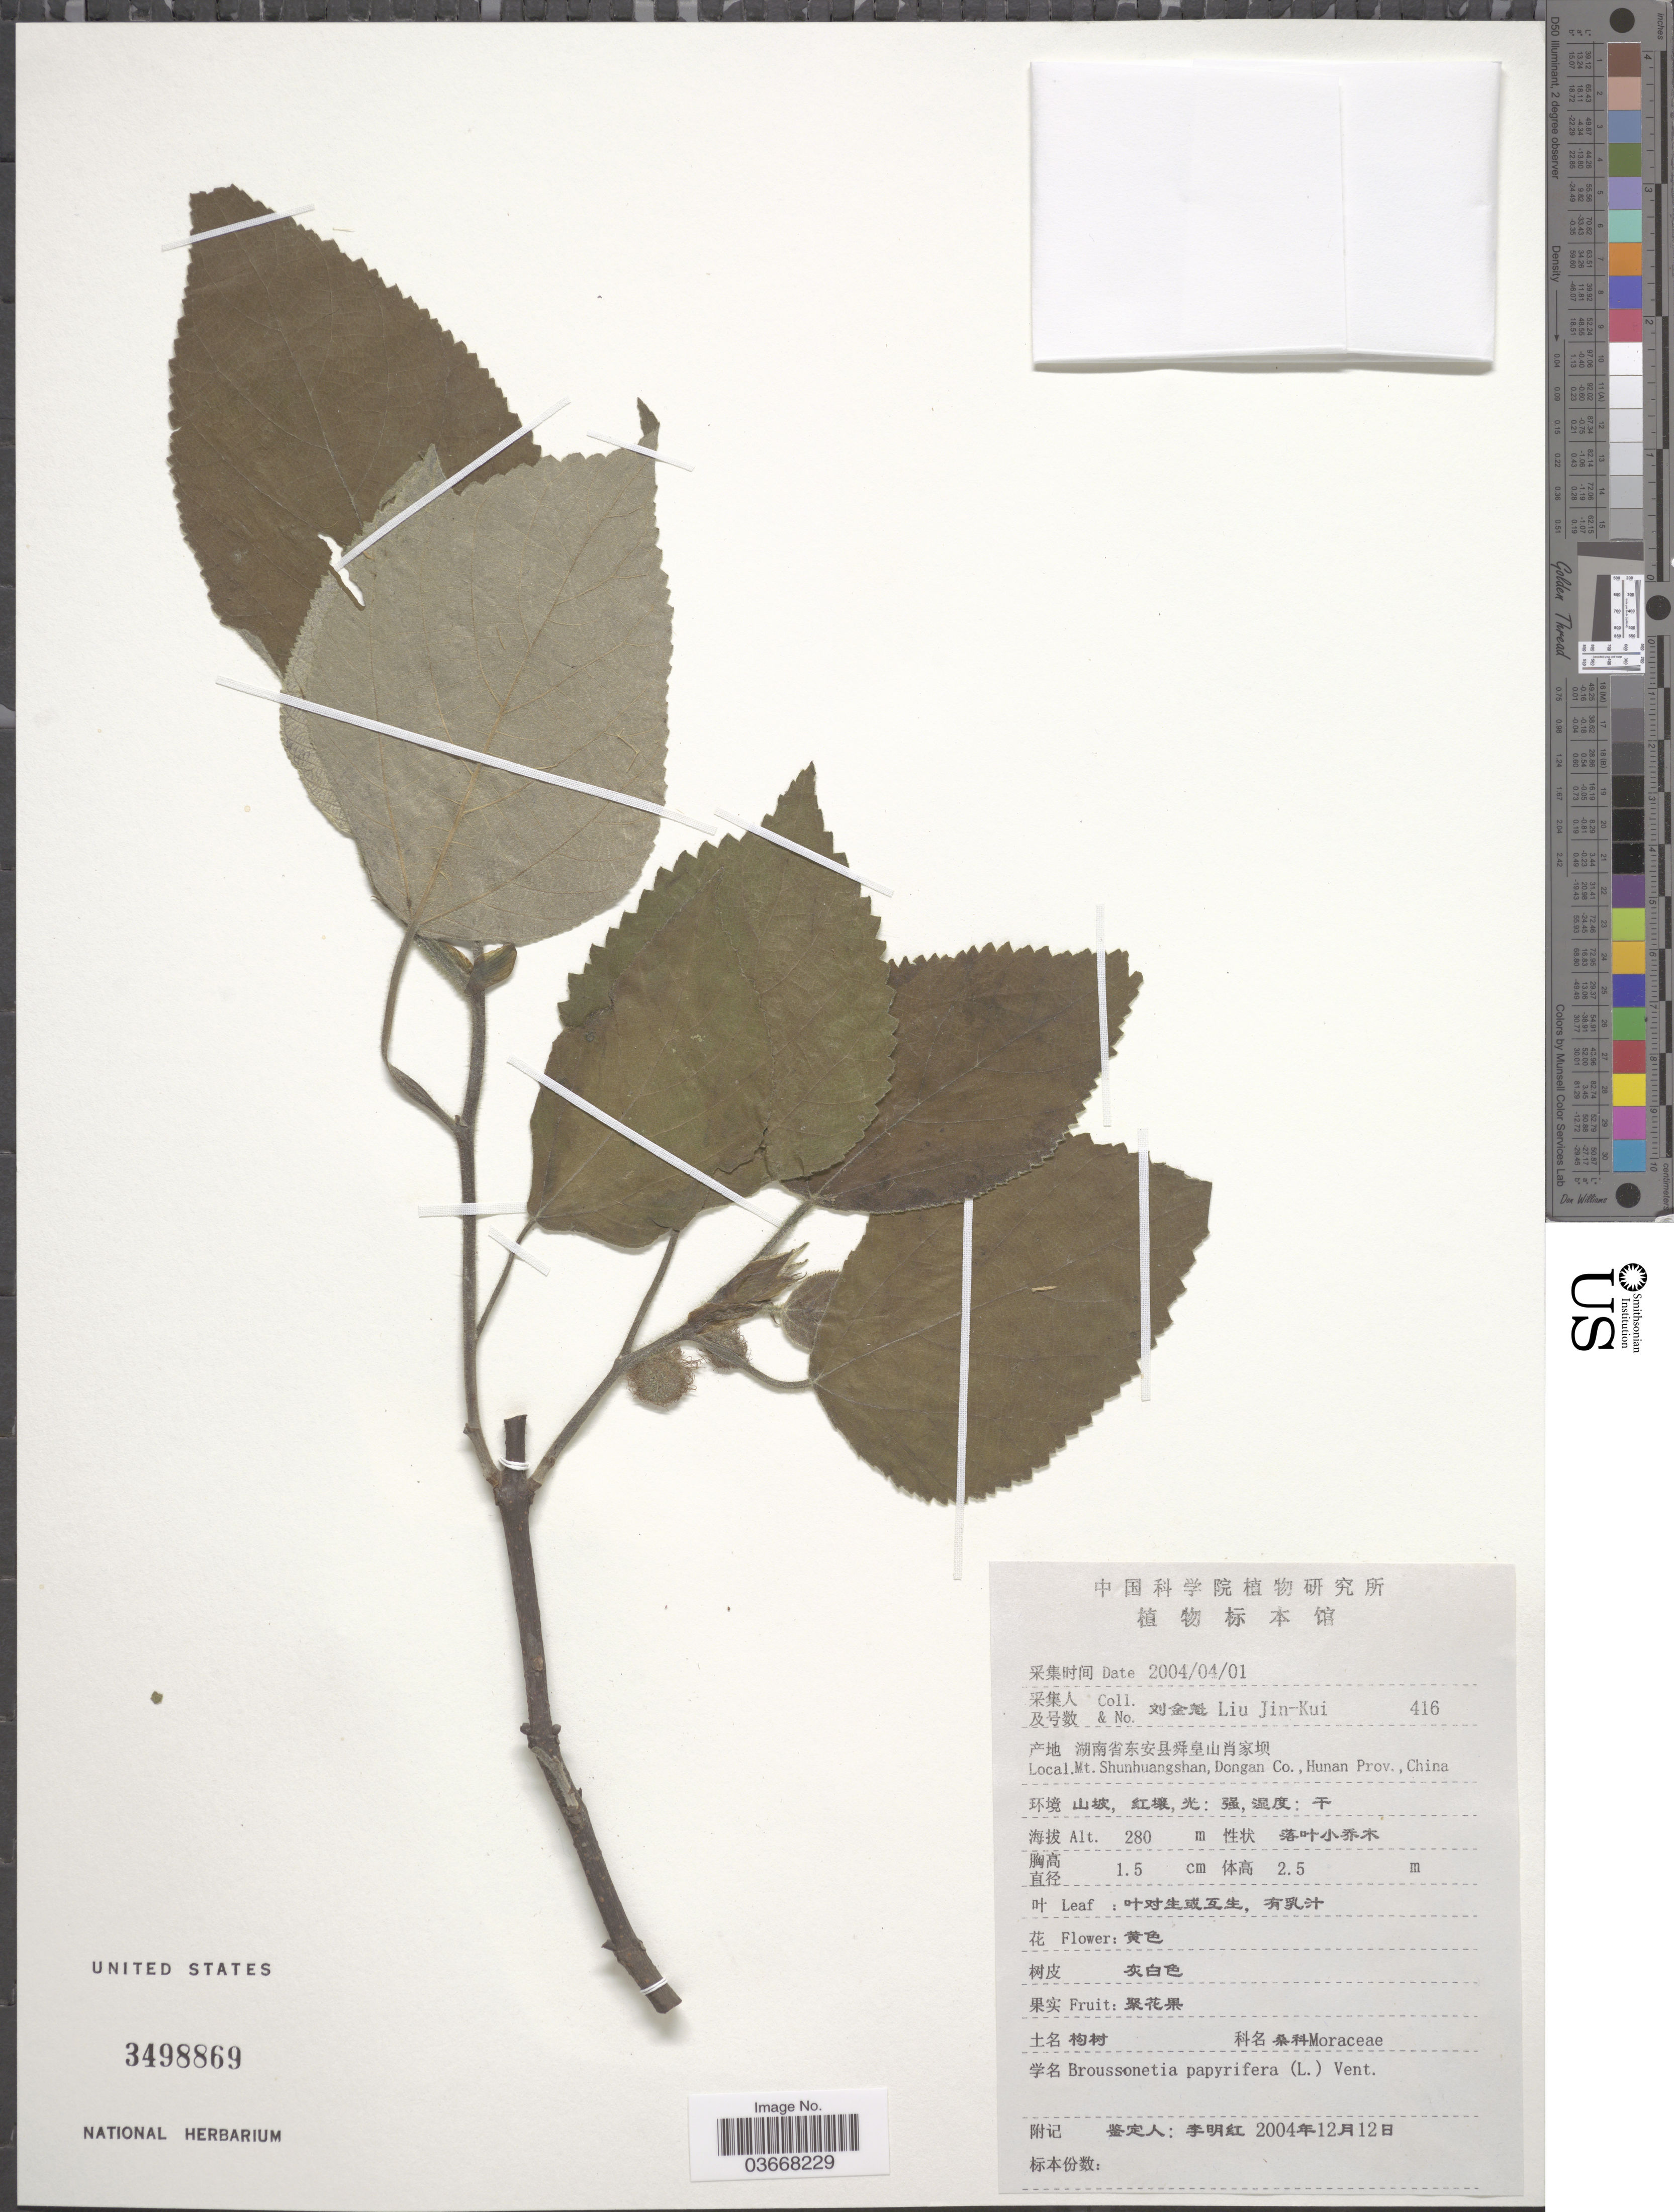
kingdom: Plantae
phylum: Tracheophyta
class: Magnoliopsida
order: Rosales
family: Moraceae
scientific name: Broussoneta papyrifera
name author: (L.) L'Hér. ex Vent.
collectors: Liu Jin-Kui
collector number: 416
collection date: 2004-04-01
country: China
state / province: Hunan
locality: Mt. Shunhuangshan, Dongan Co.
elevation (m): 280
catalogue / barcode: US 3498869